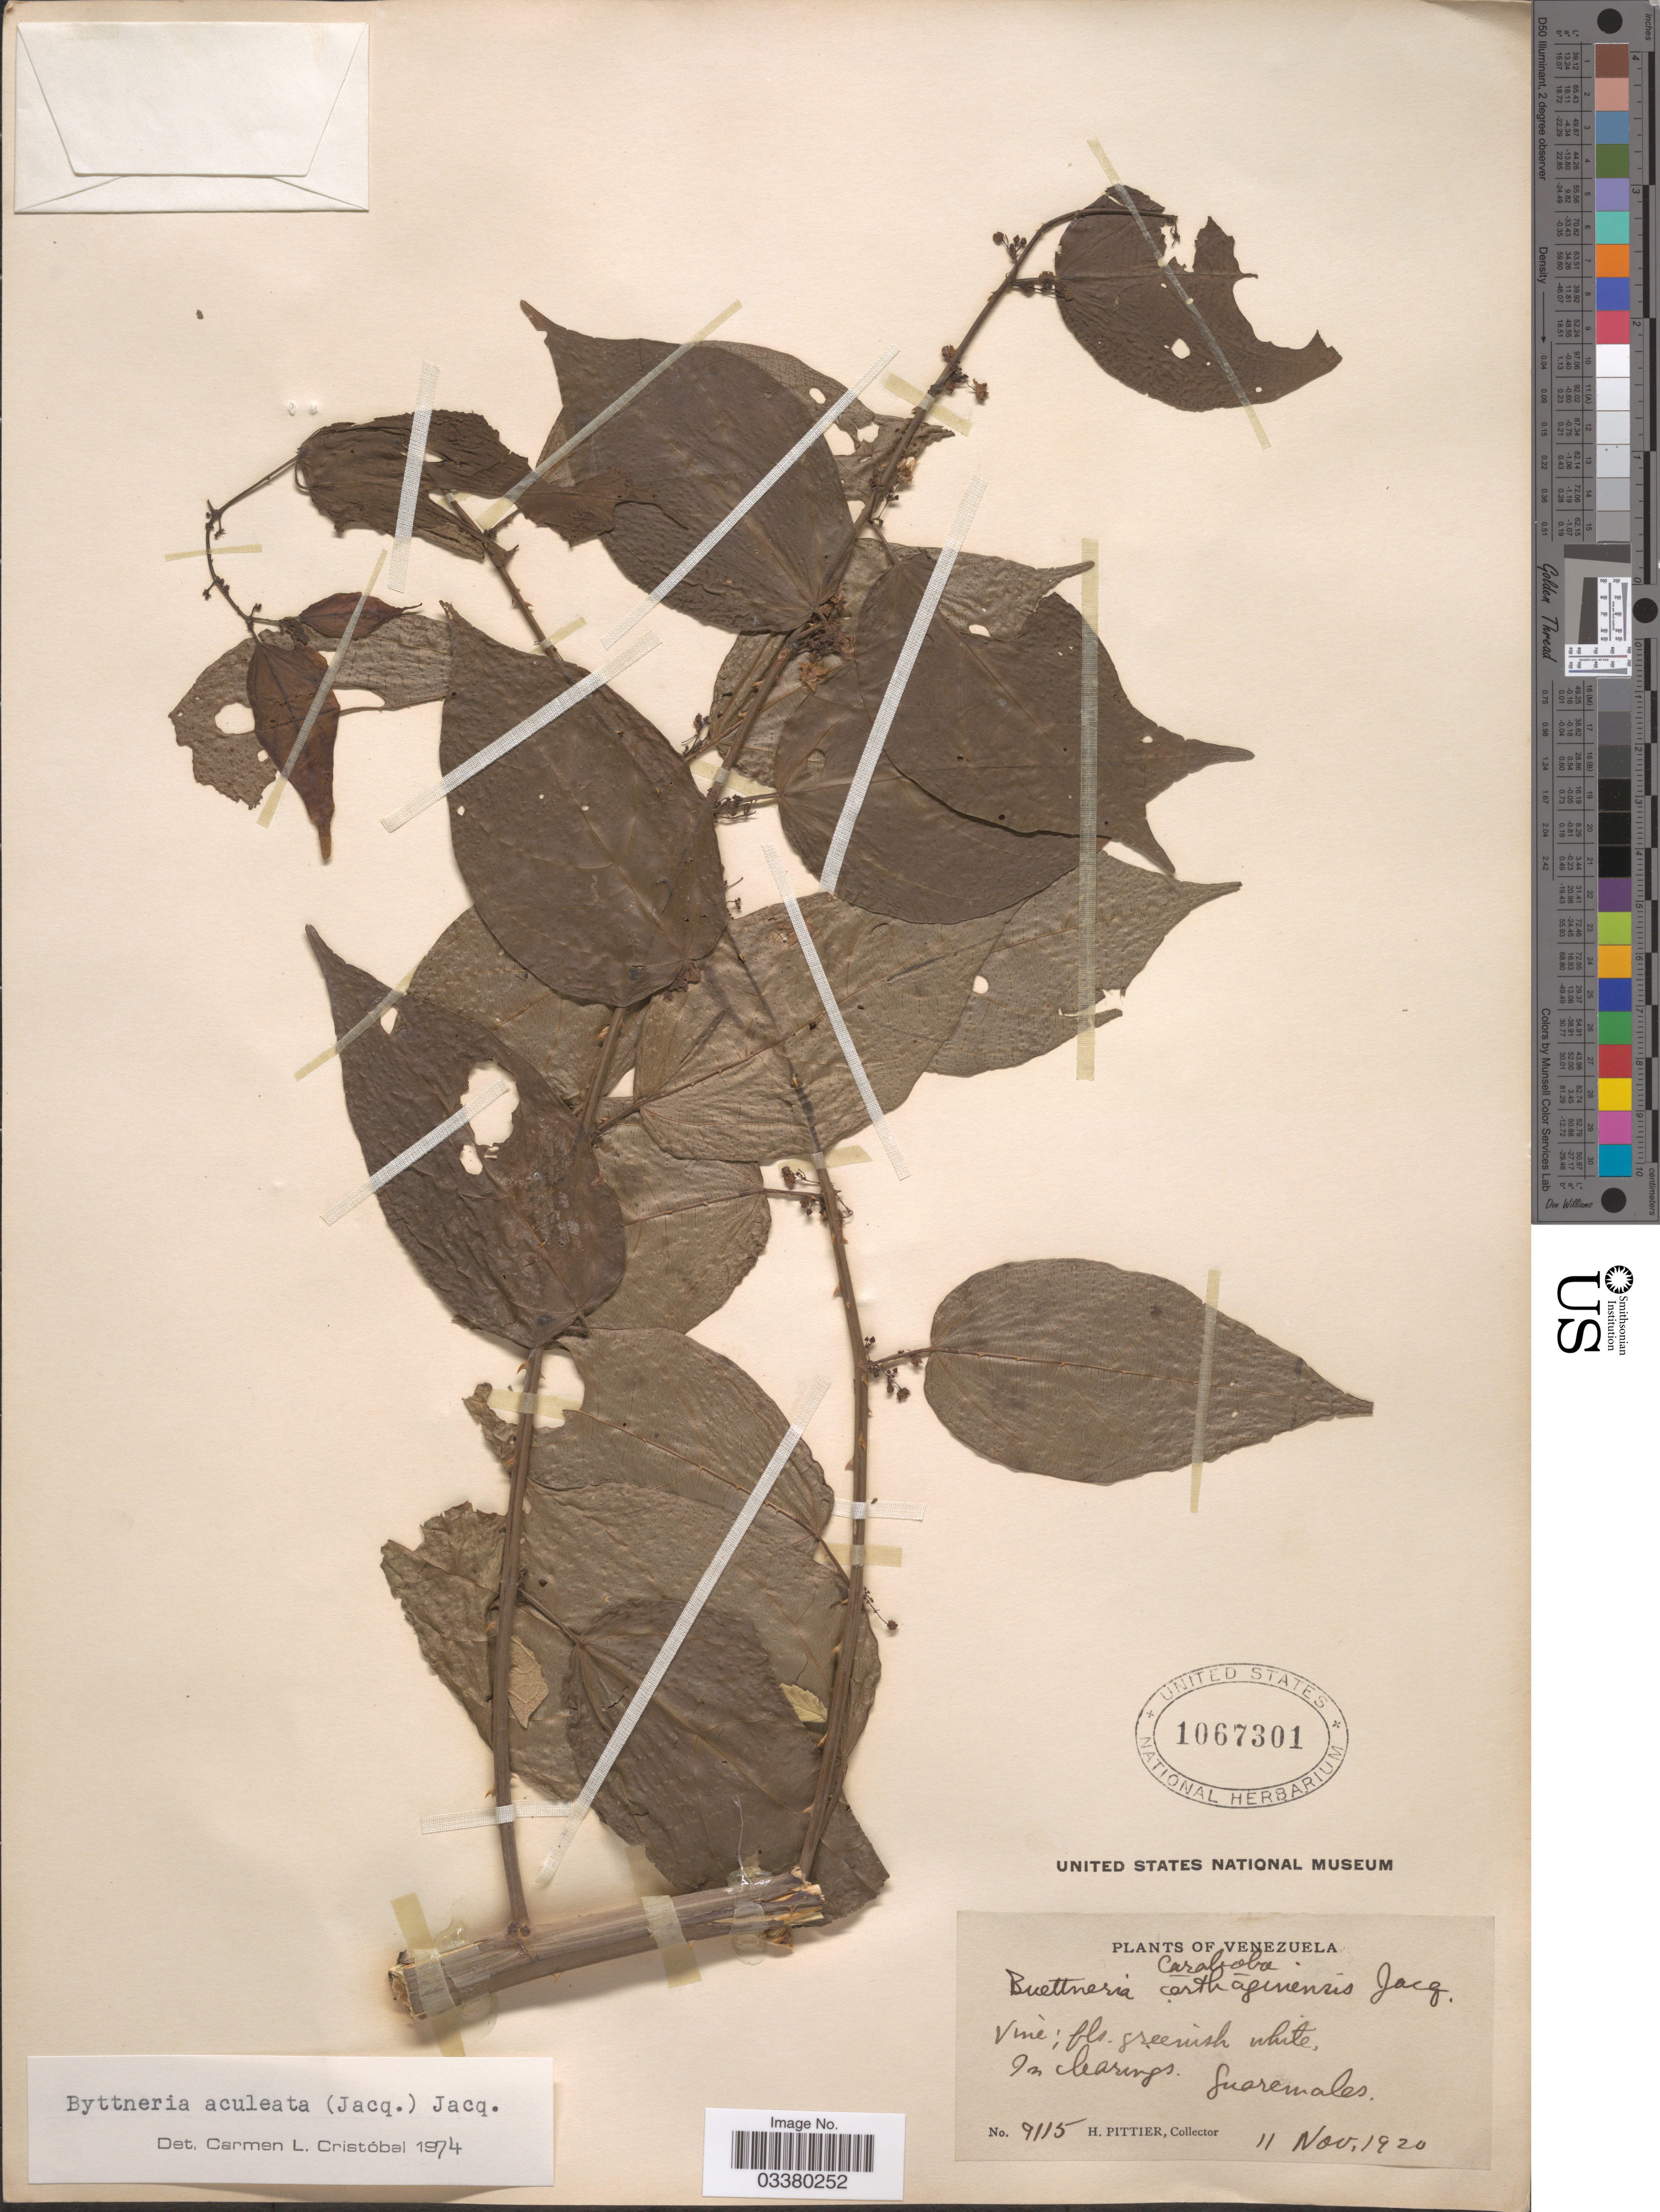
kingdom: Plantae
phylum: Tracheophyta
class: Magnoliopsida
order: Malvales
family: Malvaceae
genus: Byttneria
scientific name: Byttneria aculeata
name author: (Jacq.) Jacq.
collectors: H. F. Pittier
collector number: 9115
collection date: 1920-11-11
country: Venezuela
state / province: Carabobo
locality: In clearings. Guaremales.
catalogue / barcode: US 1067301